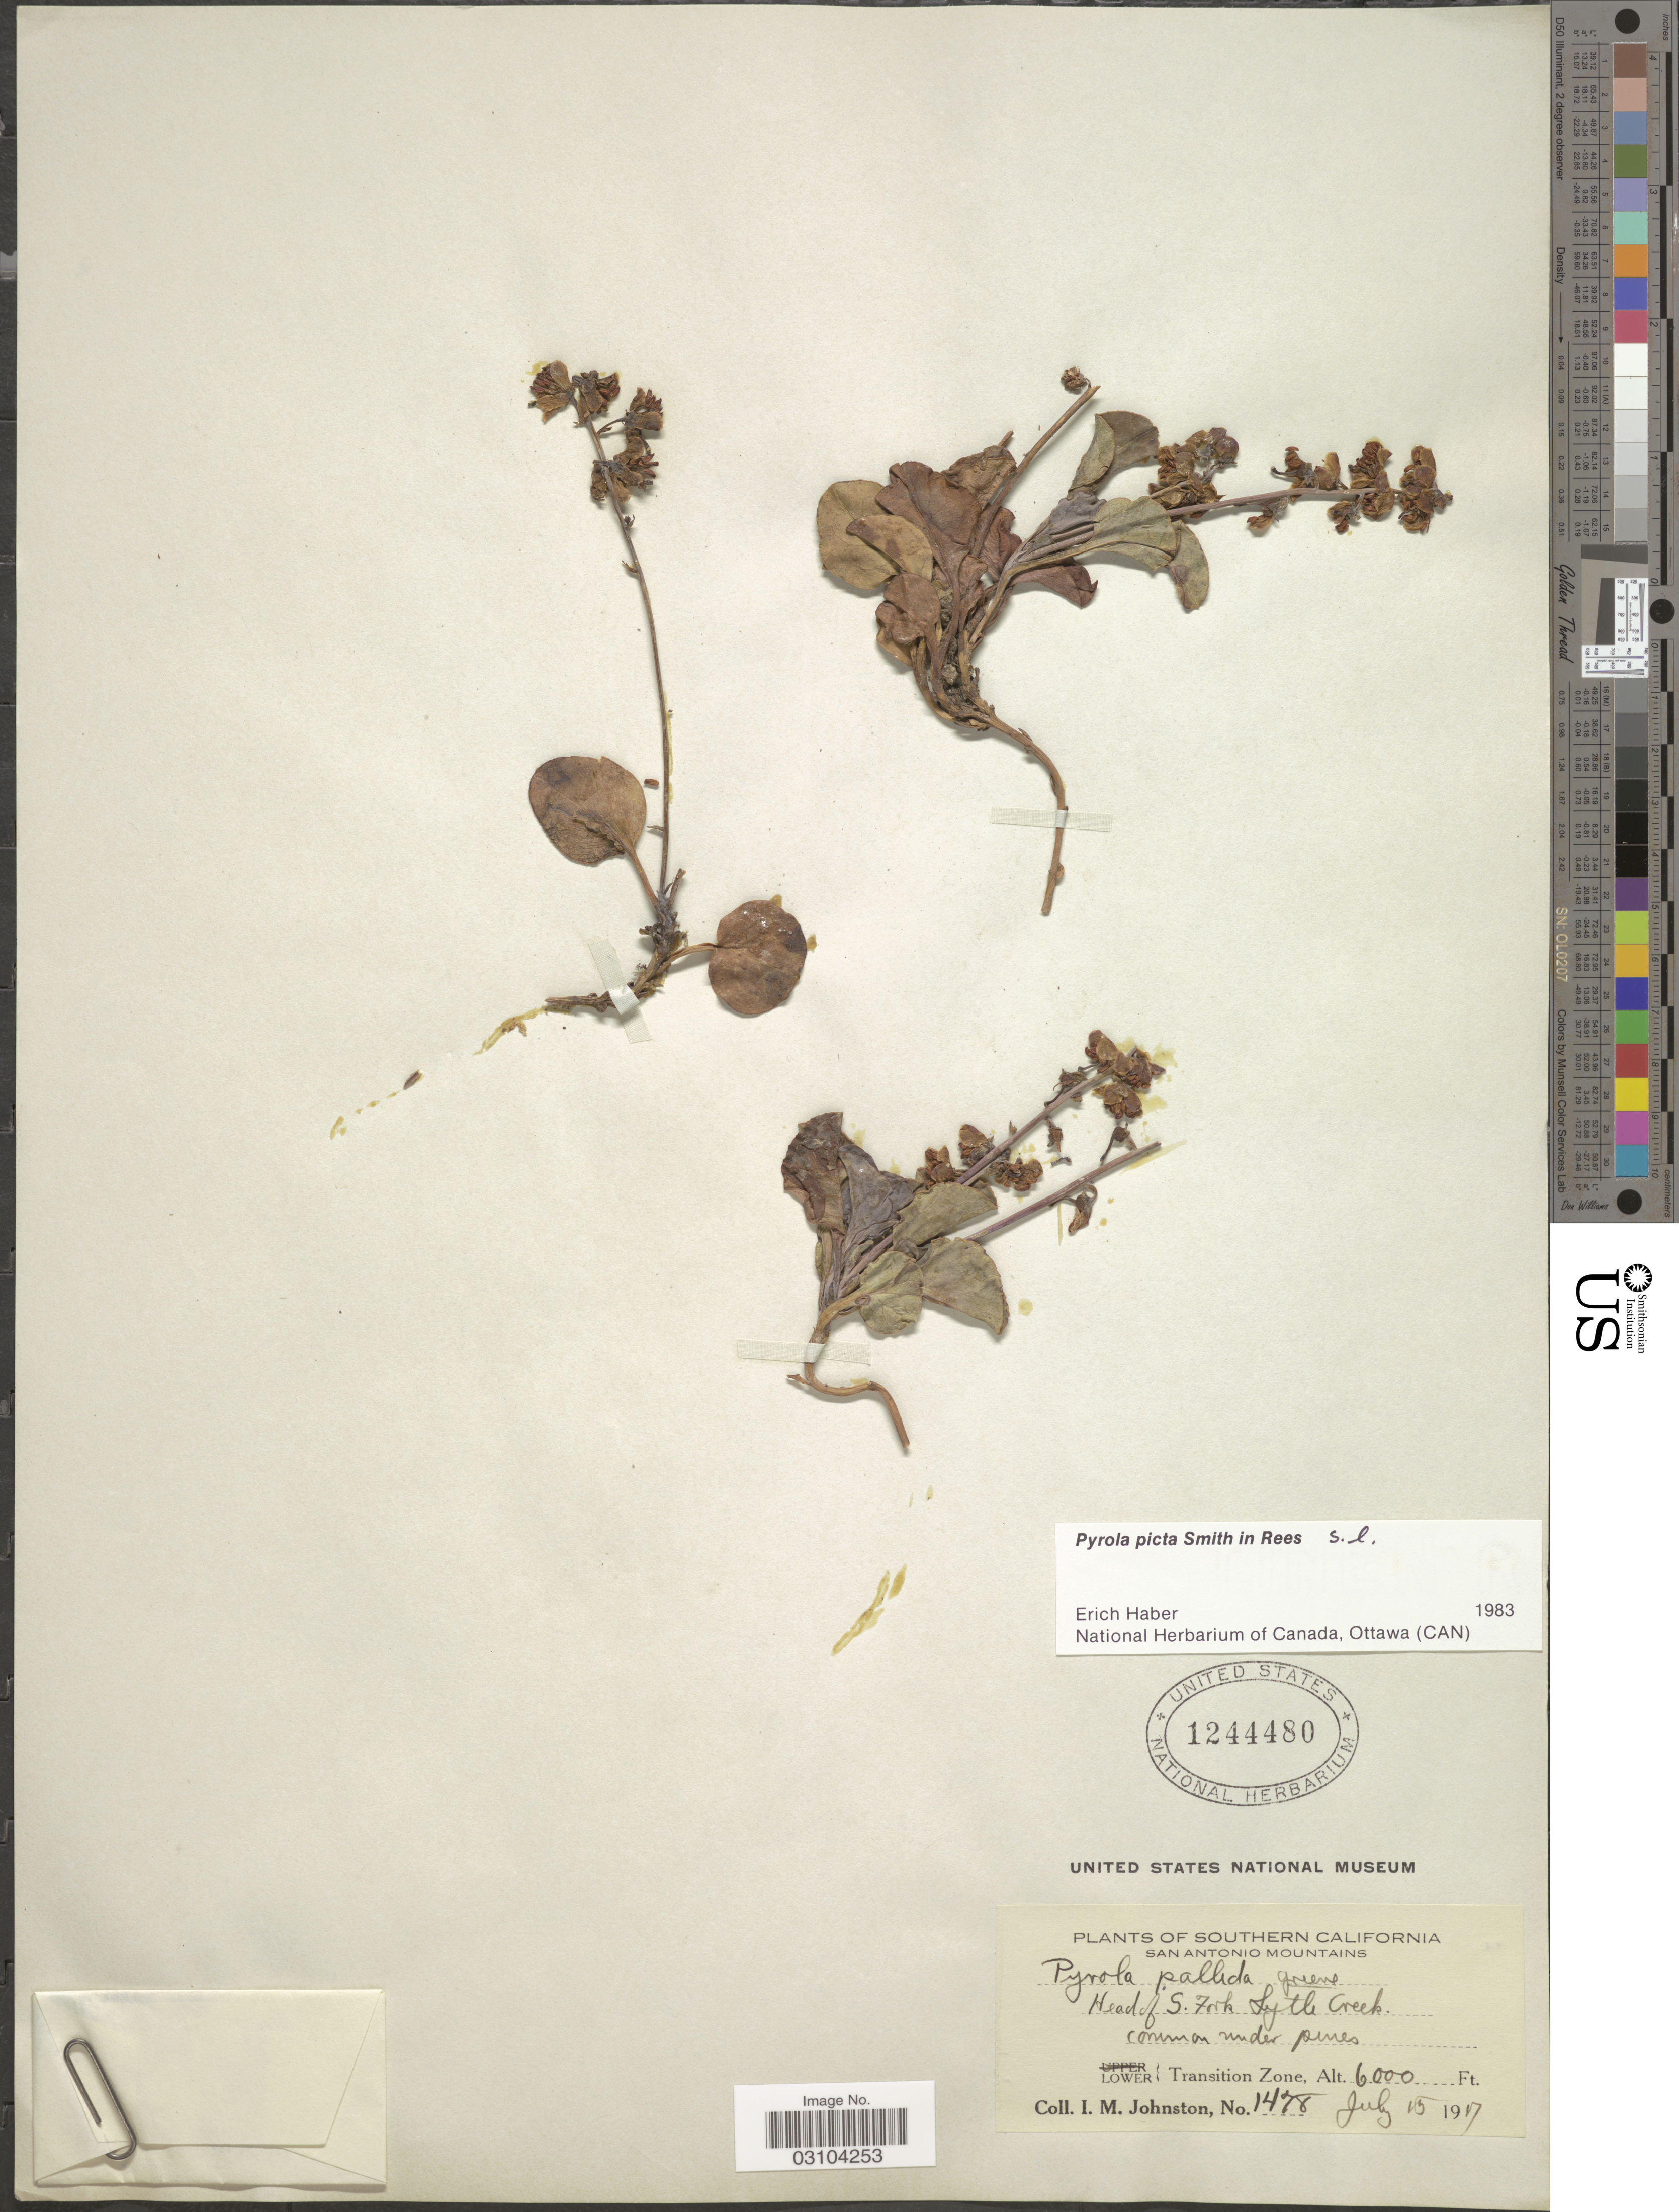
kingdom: Plantae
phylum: Tracheophyta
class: Magnoliopsida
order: Ericales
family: Ericaceae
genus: Pyrola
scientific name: Pyrola picta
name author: Sm. in Rees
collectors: I.M. Johnston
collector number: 1478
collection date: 1917-07-15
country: United States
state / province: California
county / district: Los Angeles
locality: Southern California. San Antonio Mountains. Head of S. Fork Lytle Creek. Lower Transition Zone.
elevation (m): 1829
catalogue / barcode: US 1244480